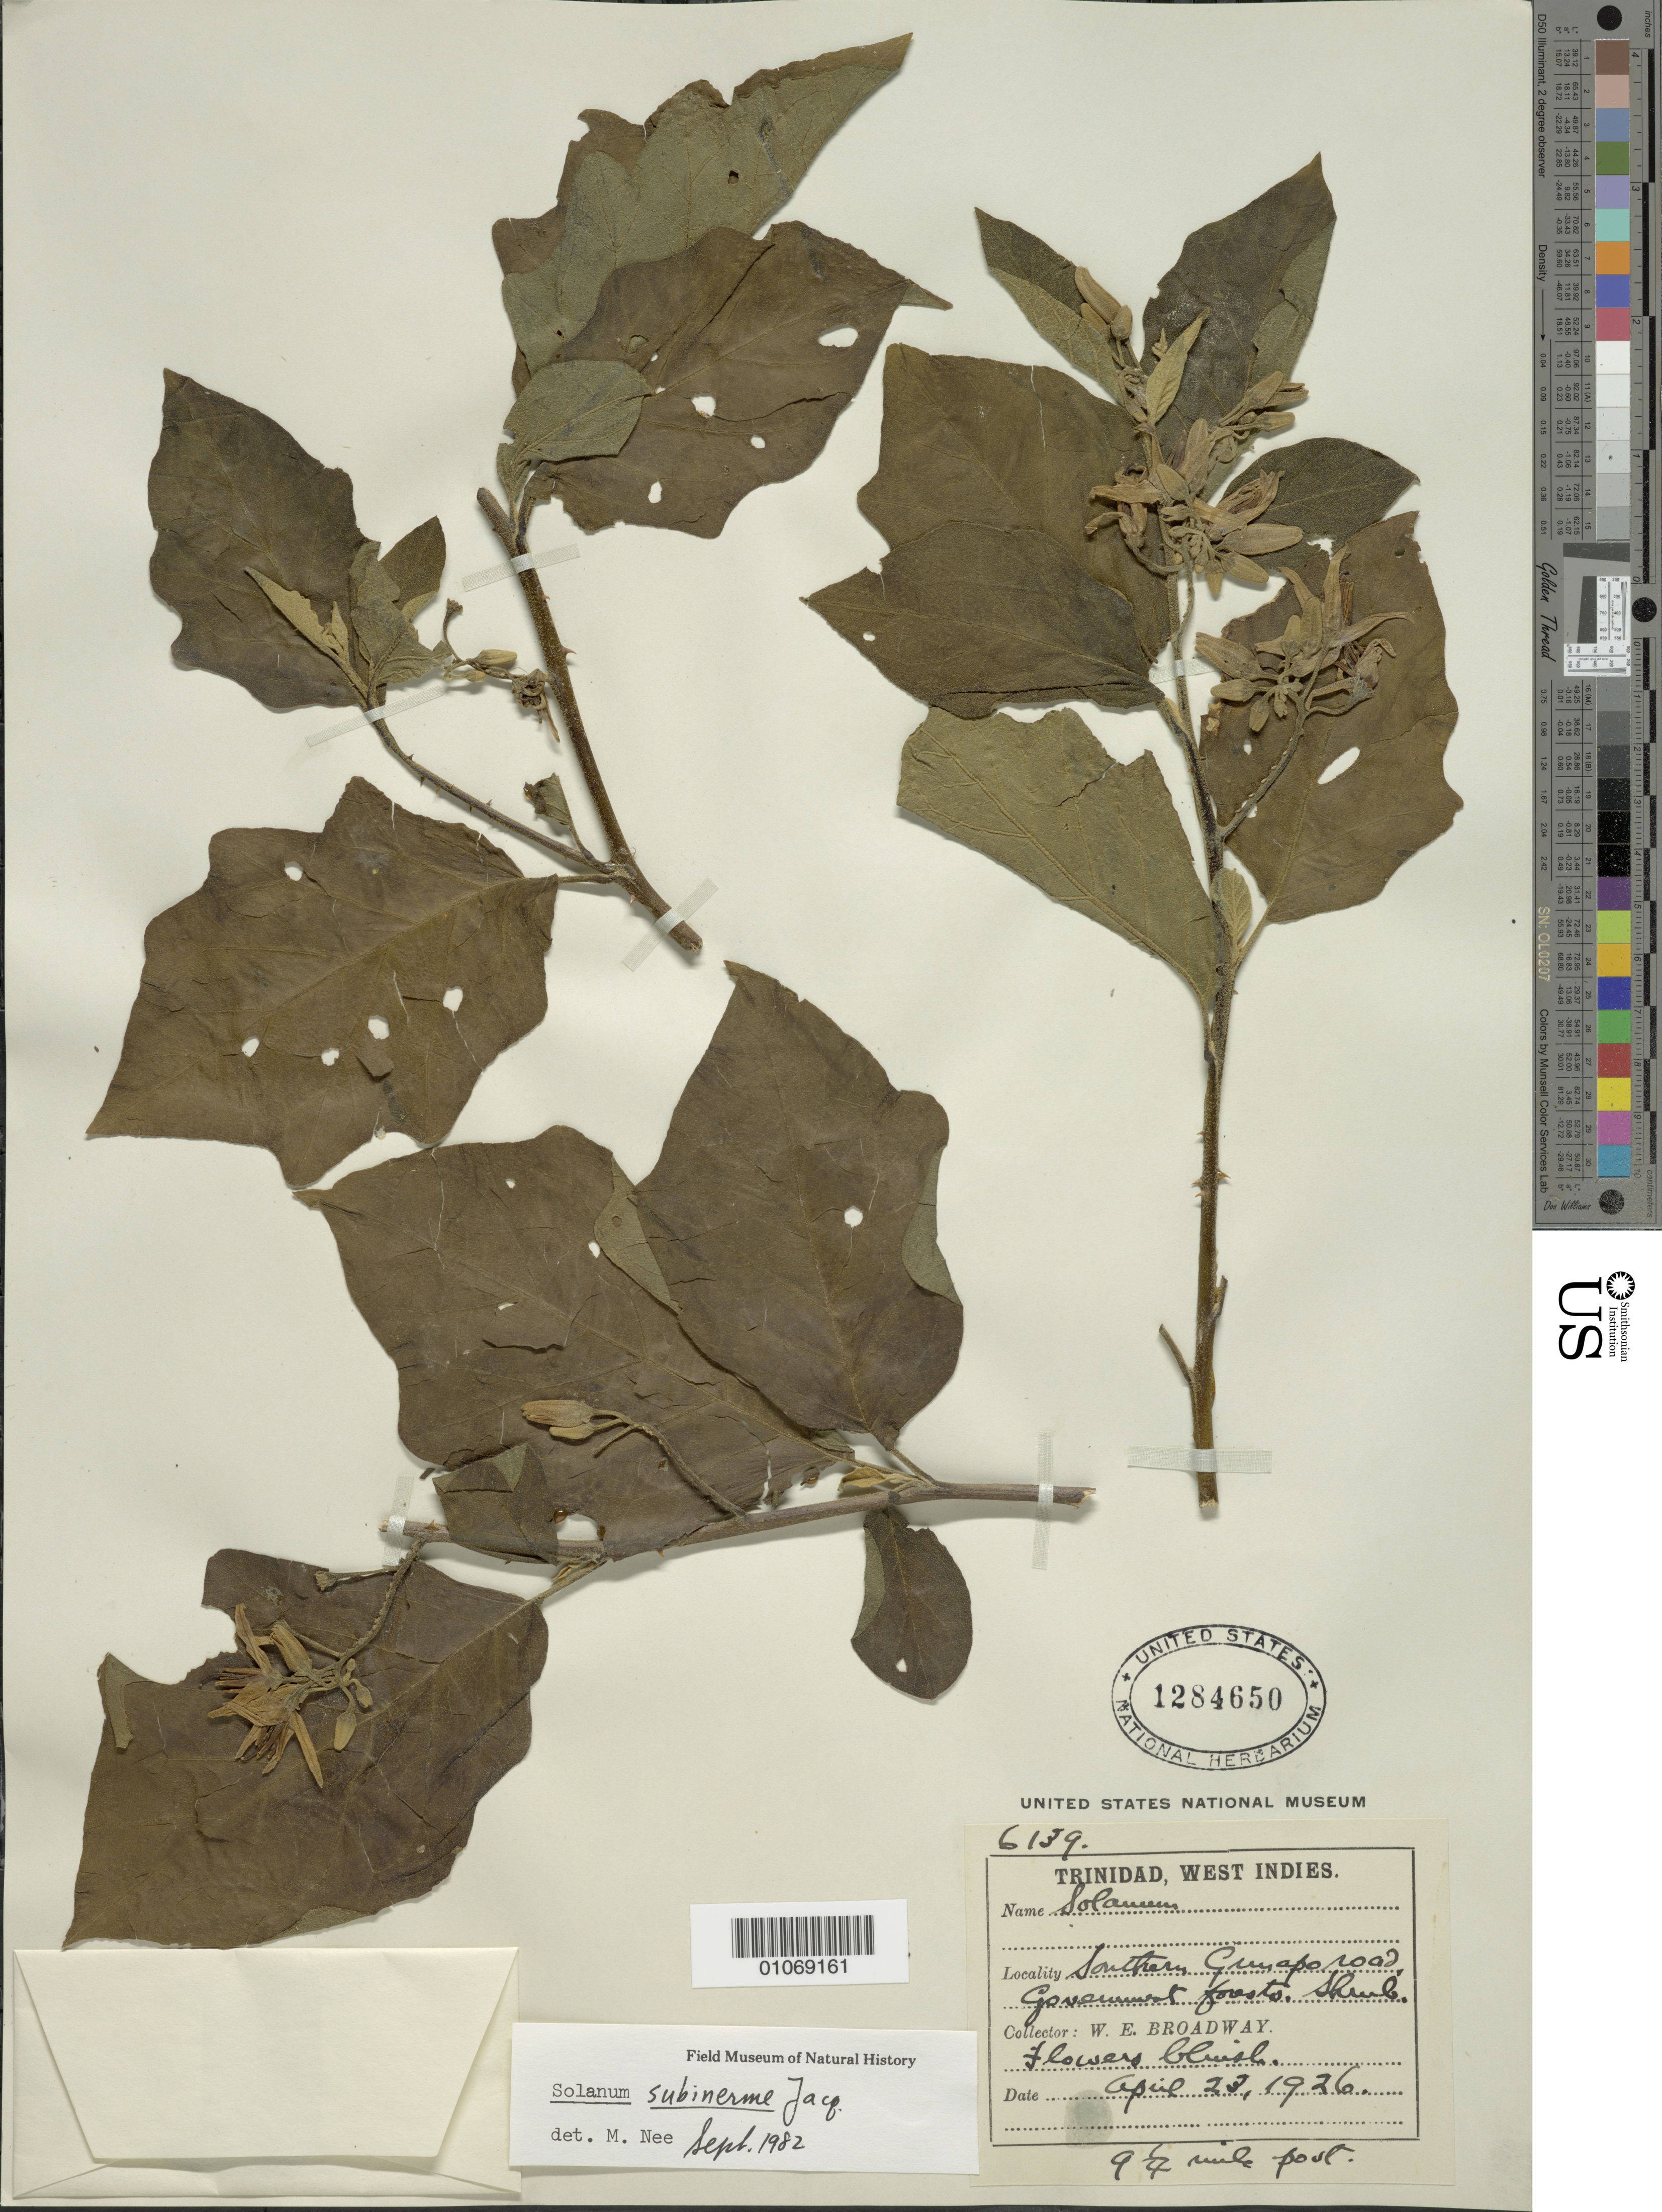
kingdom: Plantae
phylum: Tracheophyta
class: Magnoliopsida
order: Solanales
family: Solanaceae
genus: Solanum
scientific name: Solanum subinerme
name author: Jacq.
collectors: W. E. Broadway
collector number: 6139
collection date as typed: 23 Apr 1926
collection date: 1926-04-23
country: Trinidad and Tobago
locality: Southern Guapo road. Government forests. 9 1/4 miles posts.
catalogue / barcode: US 1284650